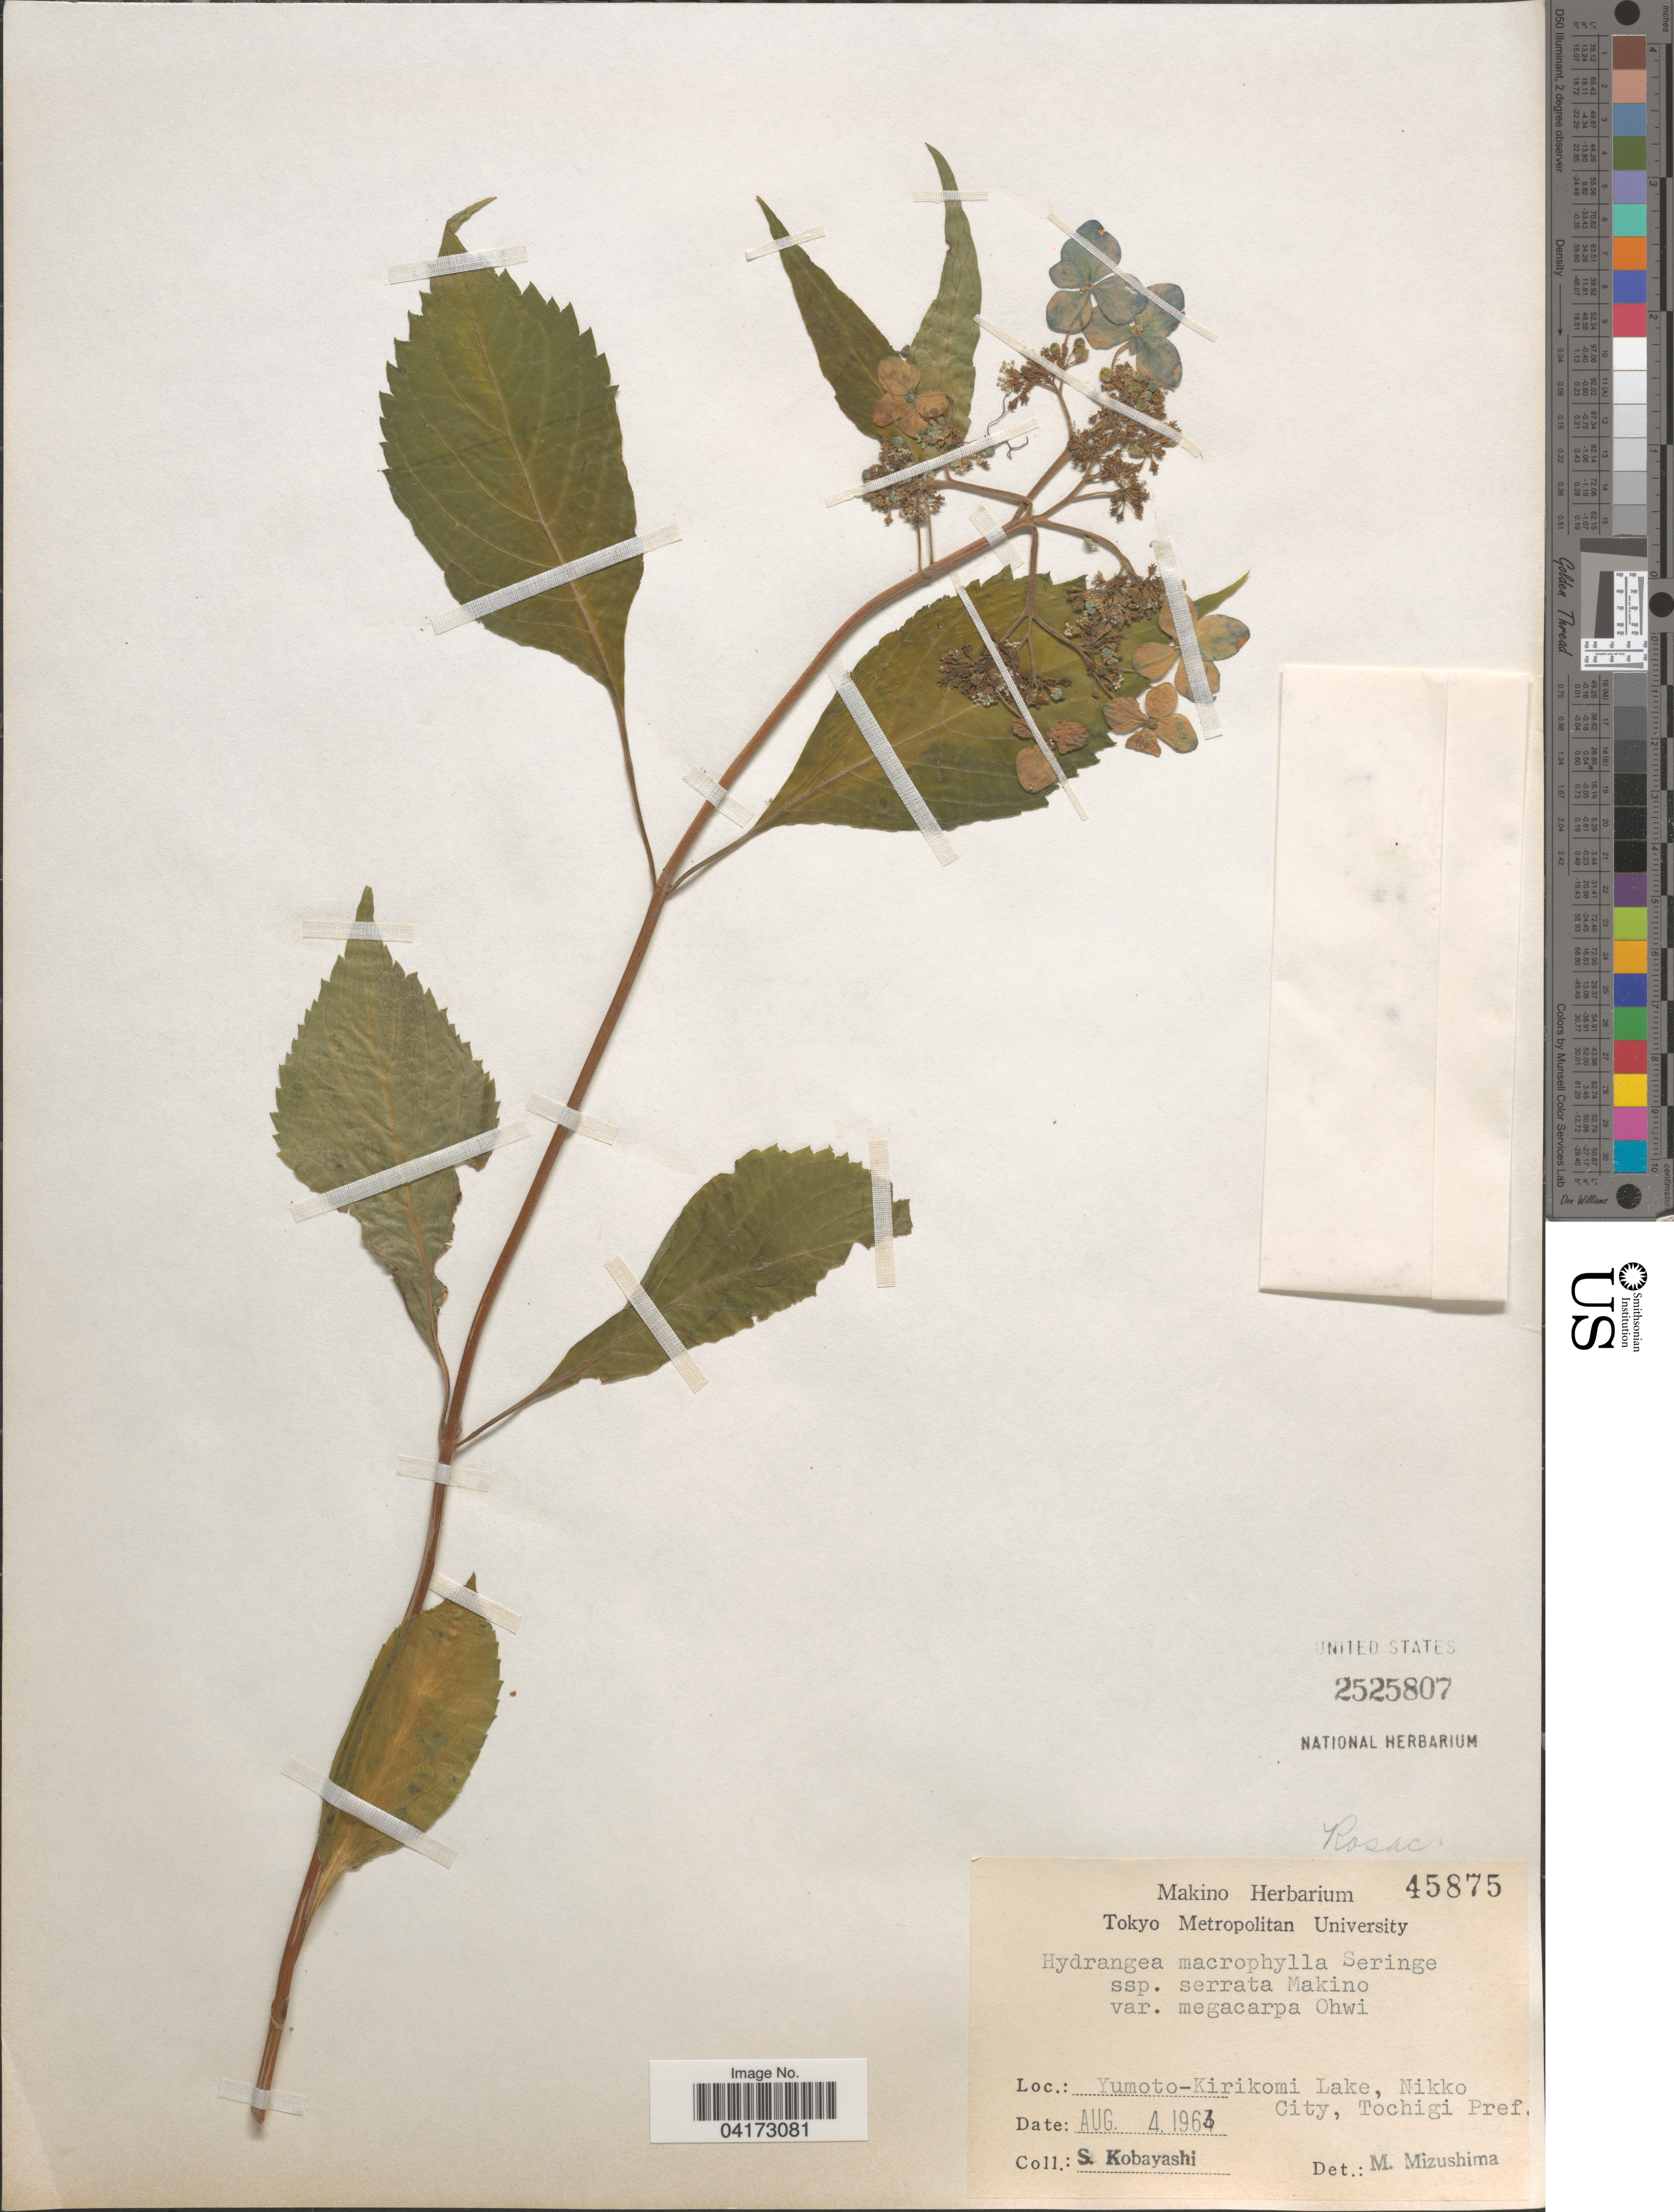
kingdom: Plantae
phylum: Tracheophyta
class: Magnoliopsida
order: Cornales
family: Hydrangeaceae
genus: Hydrangea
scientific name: Hydrangea macrophylla var. megacarpa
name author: Ohwi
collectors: S. Kobayashi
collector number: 45875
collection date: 1963-08-04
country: Japan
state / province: Totigi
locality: Yumoto-Kirikomi Lake, Nikko City, Tochigi Pref.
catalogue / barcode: US 2525807